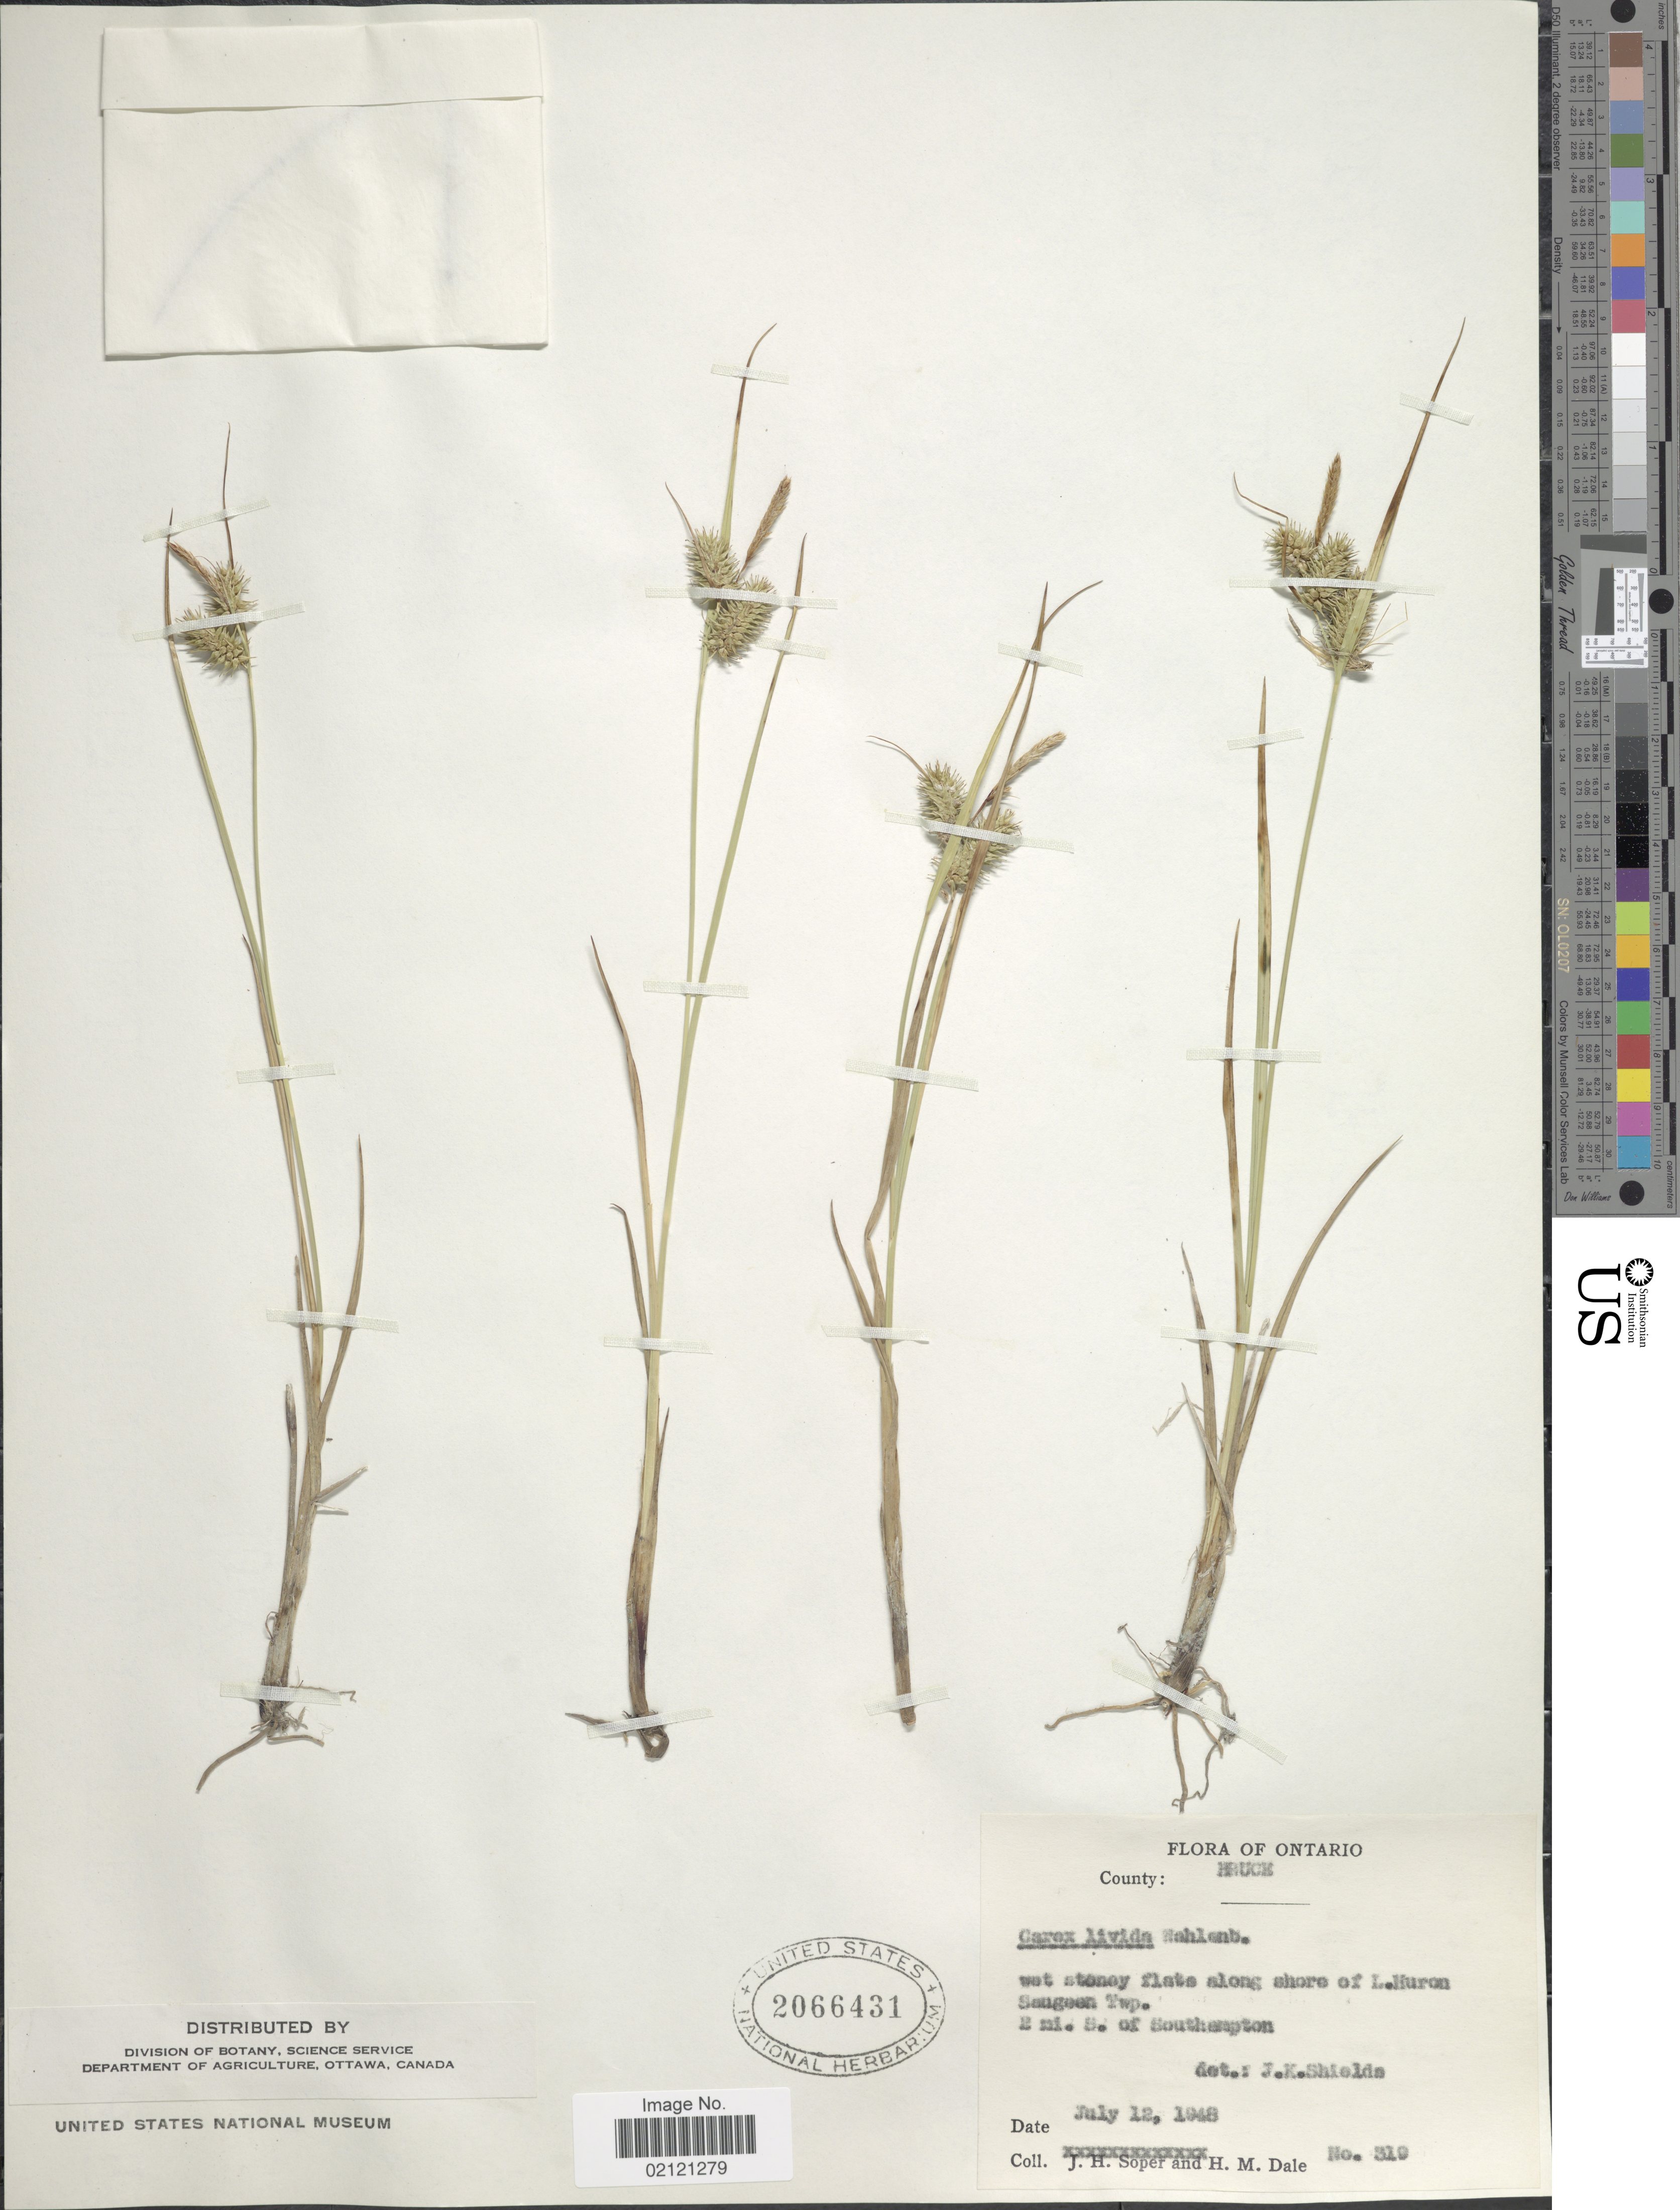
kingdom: Plantae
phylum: Tracheophyta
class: Liliopsida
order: Poales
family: Cyperaceae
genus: Carex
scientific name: Carex livida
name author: (Wahlenb.) Willd.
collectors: J. H. Soper & H. M. Dale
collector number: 310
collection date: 1948-07-12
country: Canada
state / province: Ontario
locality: County Bruce, wet stoney flats along shore of L. Huron Sangeen Twp. 2 mi. S of Southampton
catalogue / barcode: US 2066431